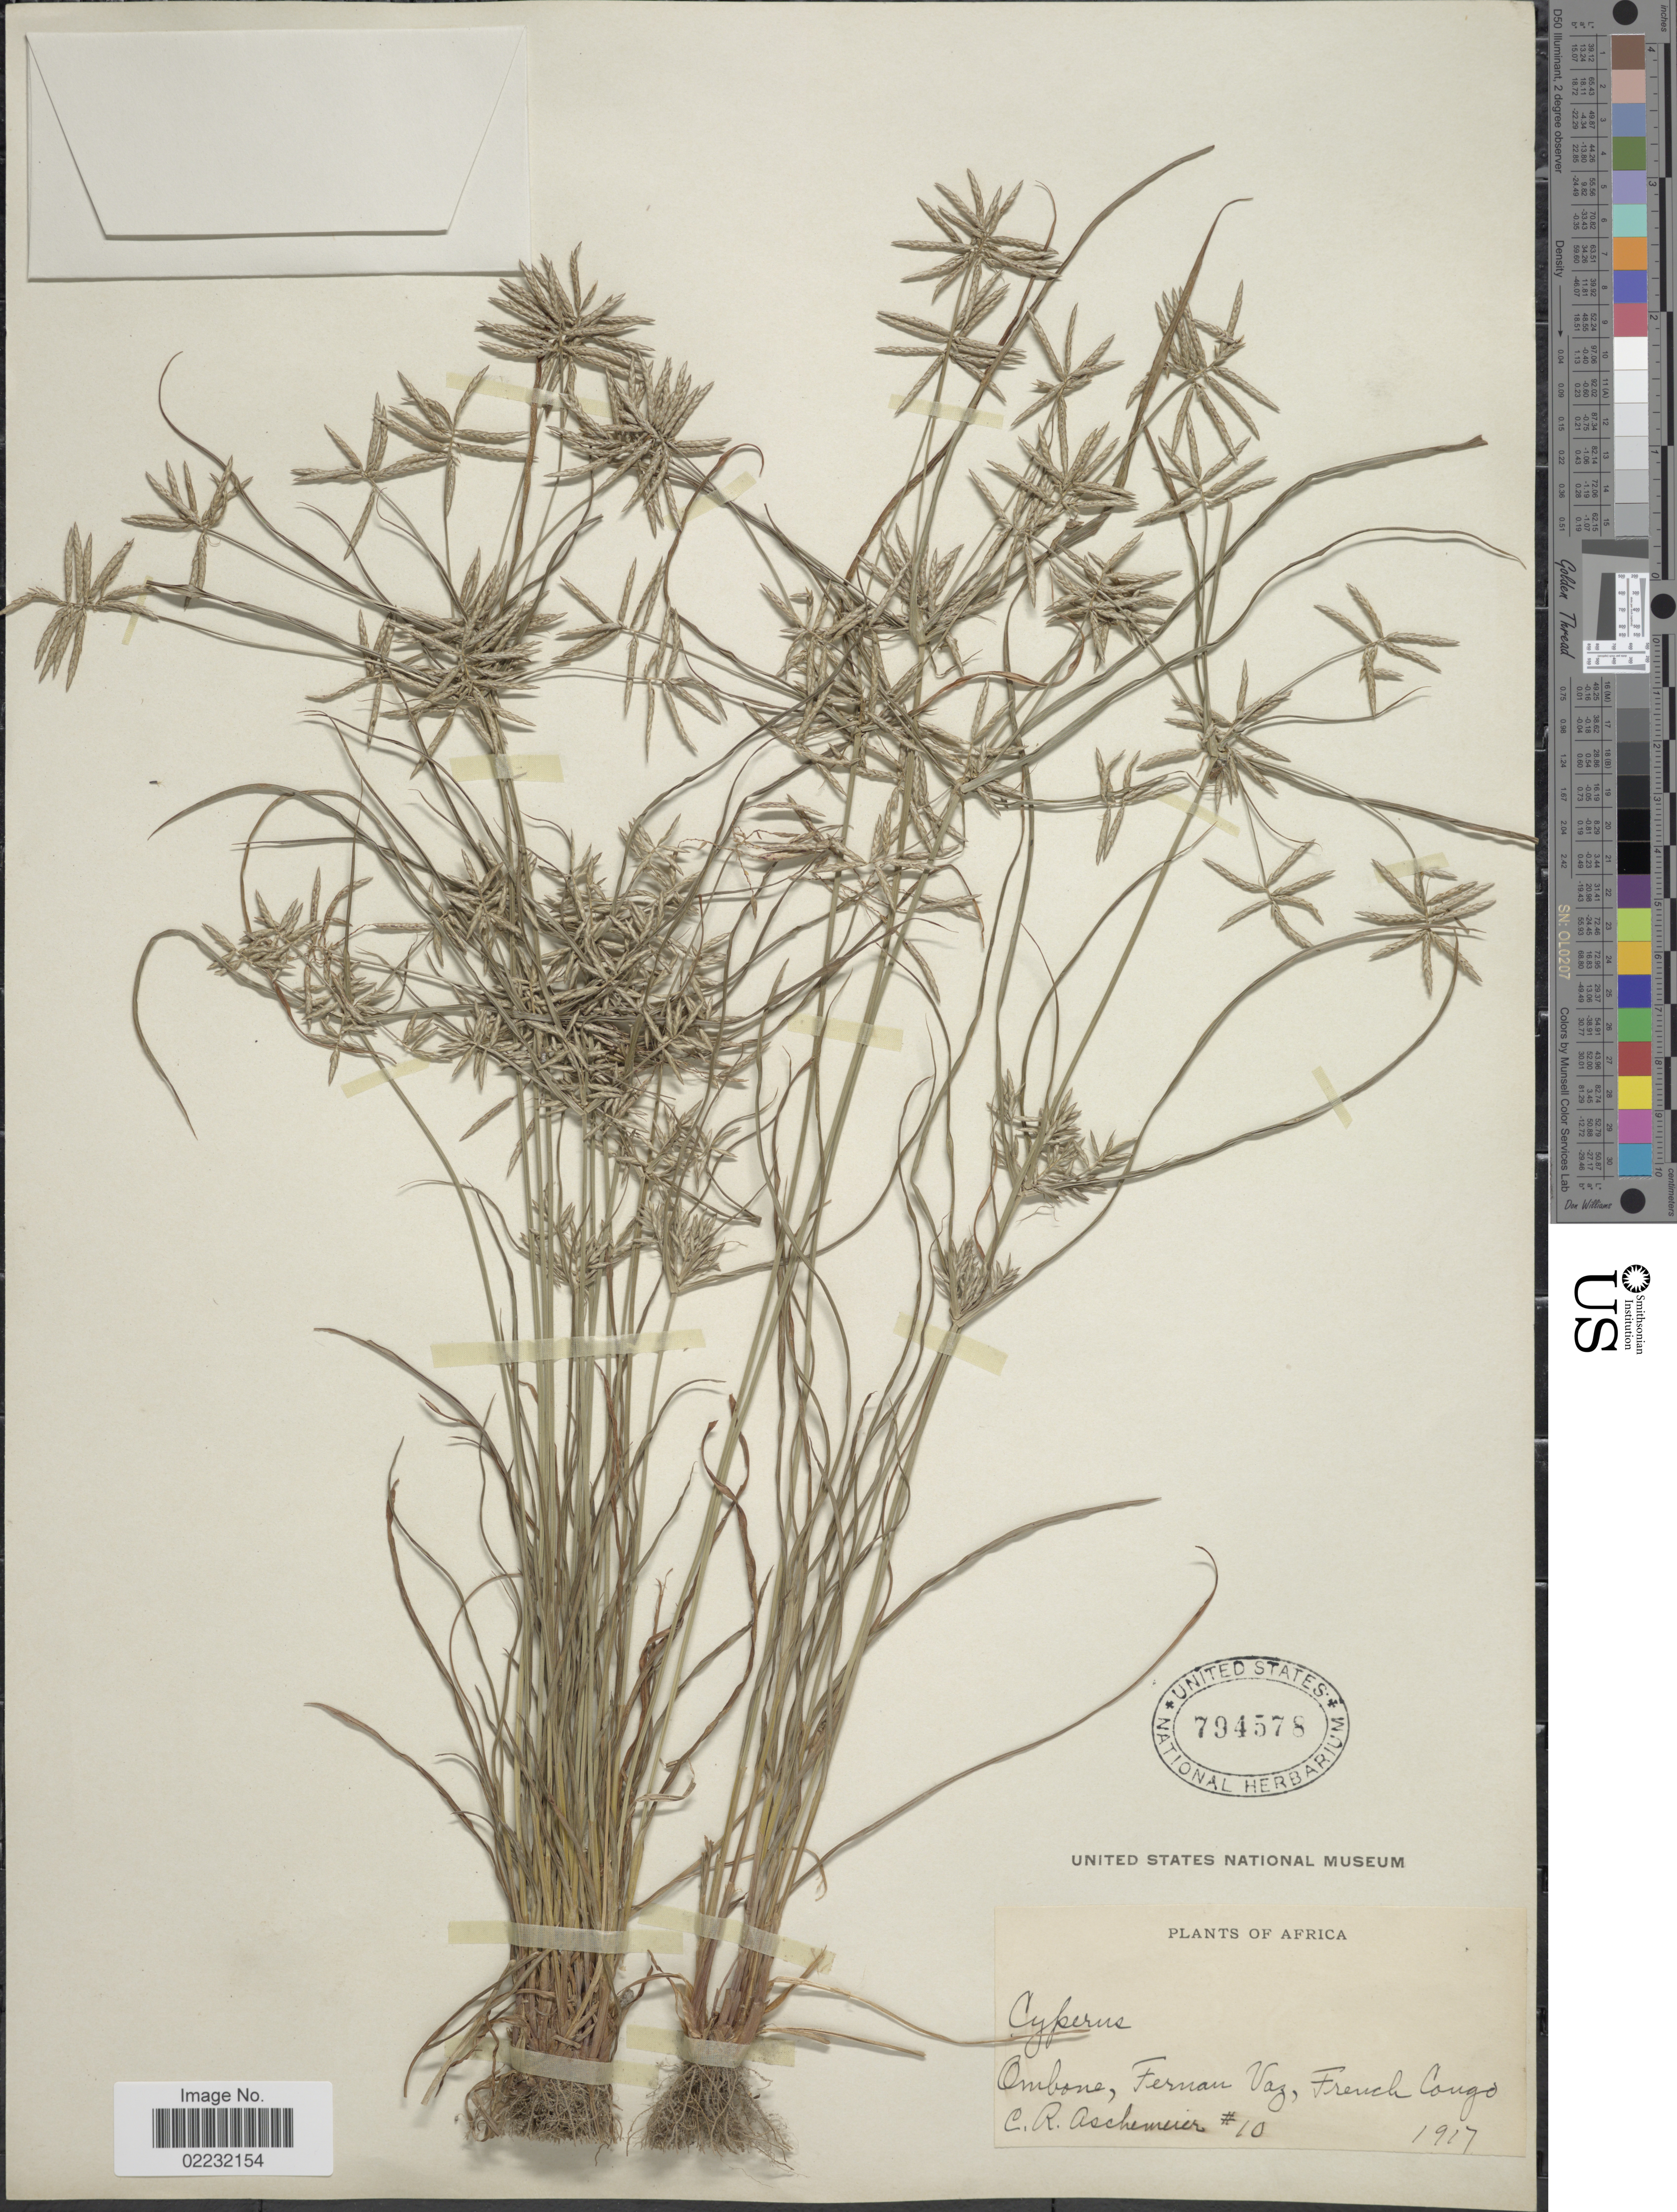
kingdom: Plantae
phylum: Tracheophyta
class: Liliopsida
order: Poales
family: Cyperaceae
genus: Cyperus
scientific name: Cyperus sphacelatus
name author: Rottb.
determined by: Strong, Mark T., (BOT), Smithsonian Institution - National Museum of Natural History (UNITED STATES)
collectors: C. Aschemeier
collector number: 10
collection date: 1917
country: Congo, Republic of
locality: Ombone, Fernan Vaz, French Congo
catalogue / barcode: US 794578